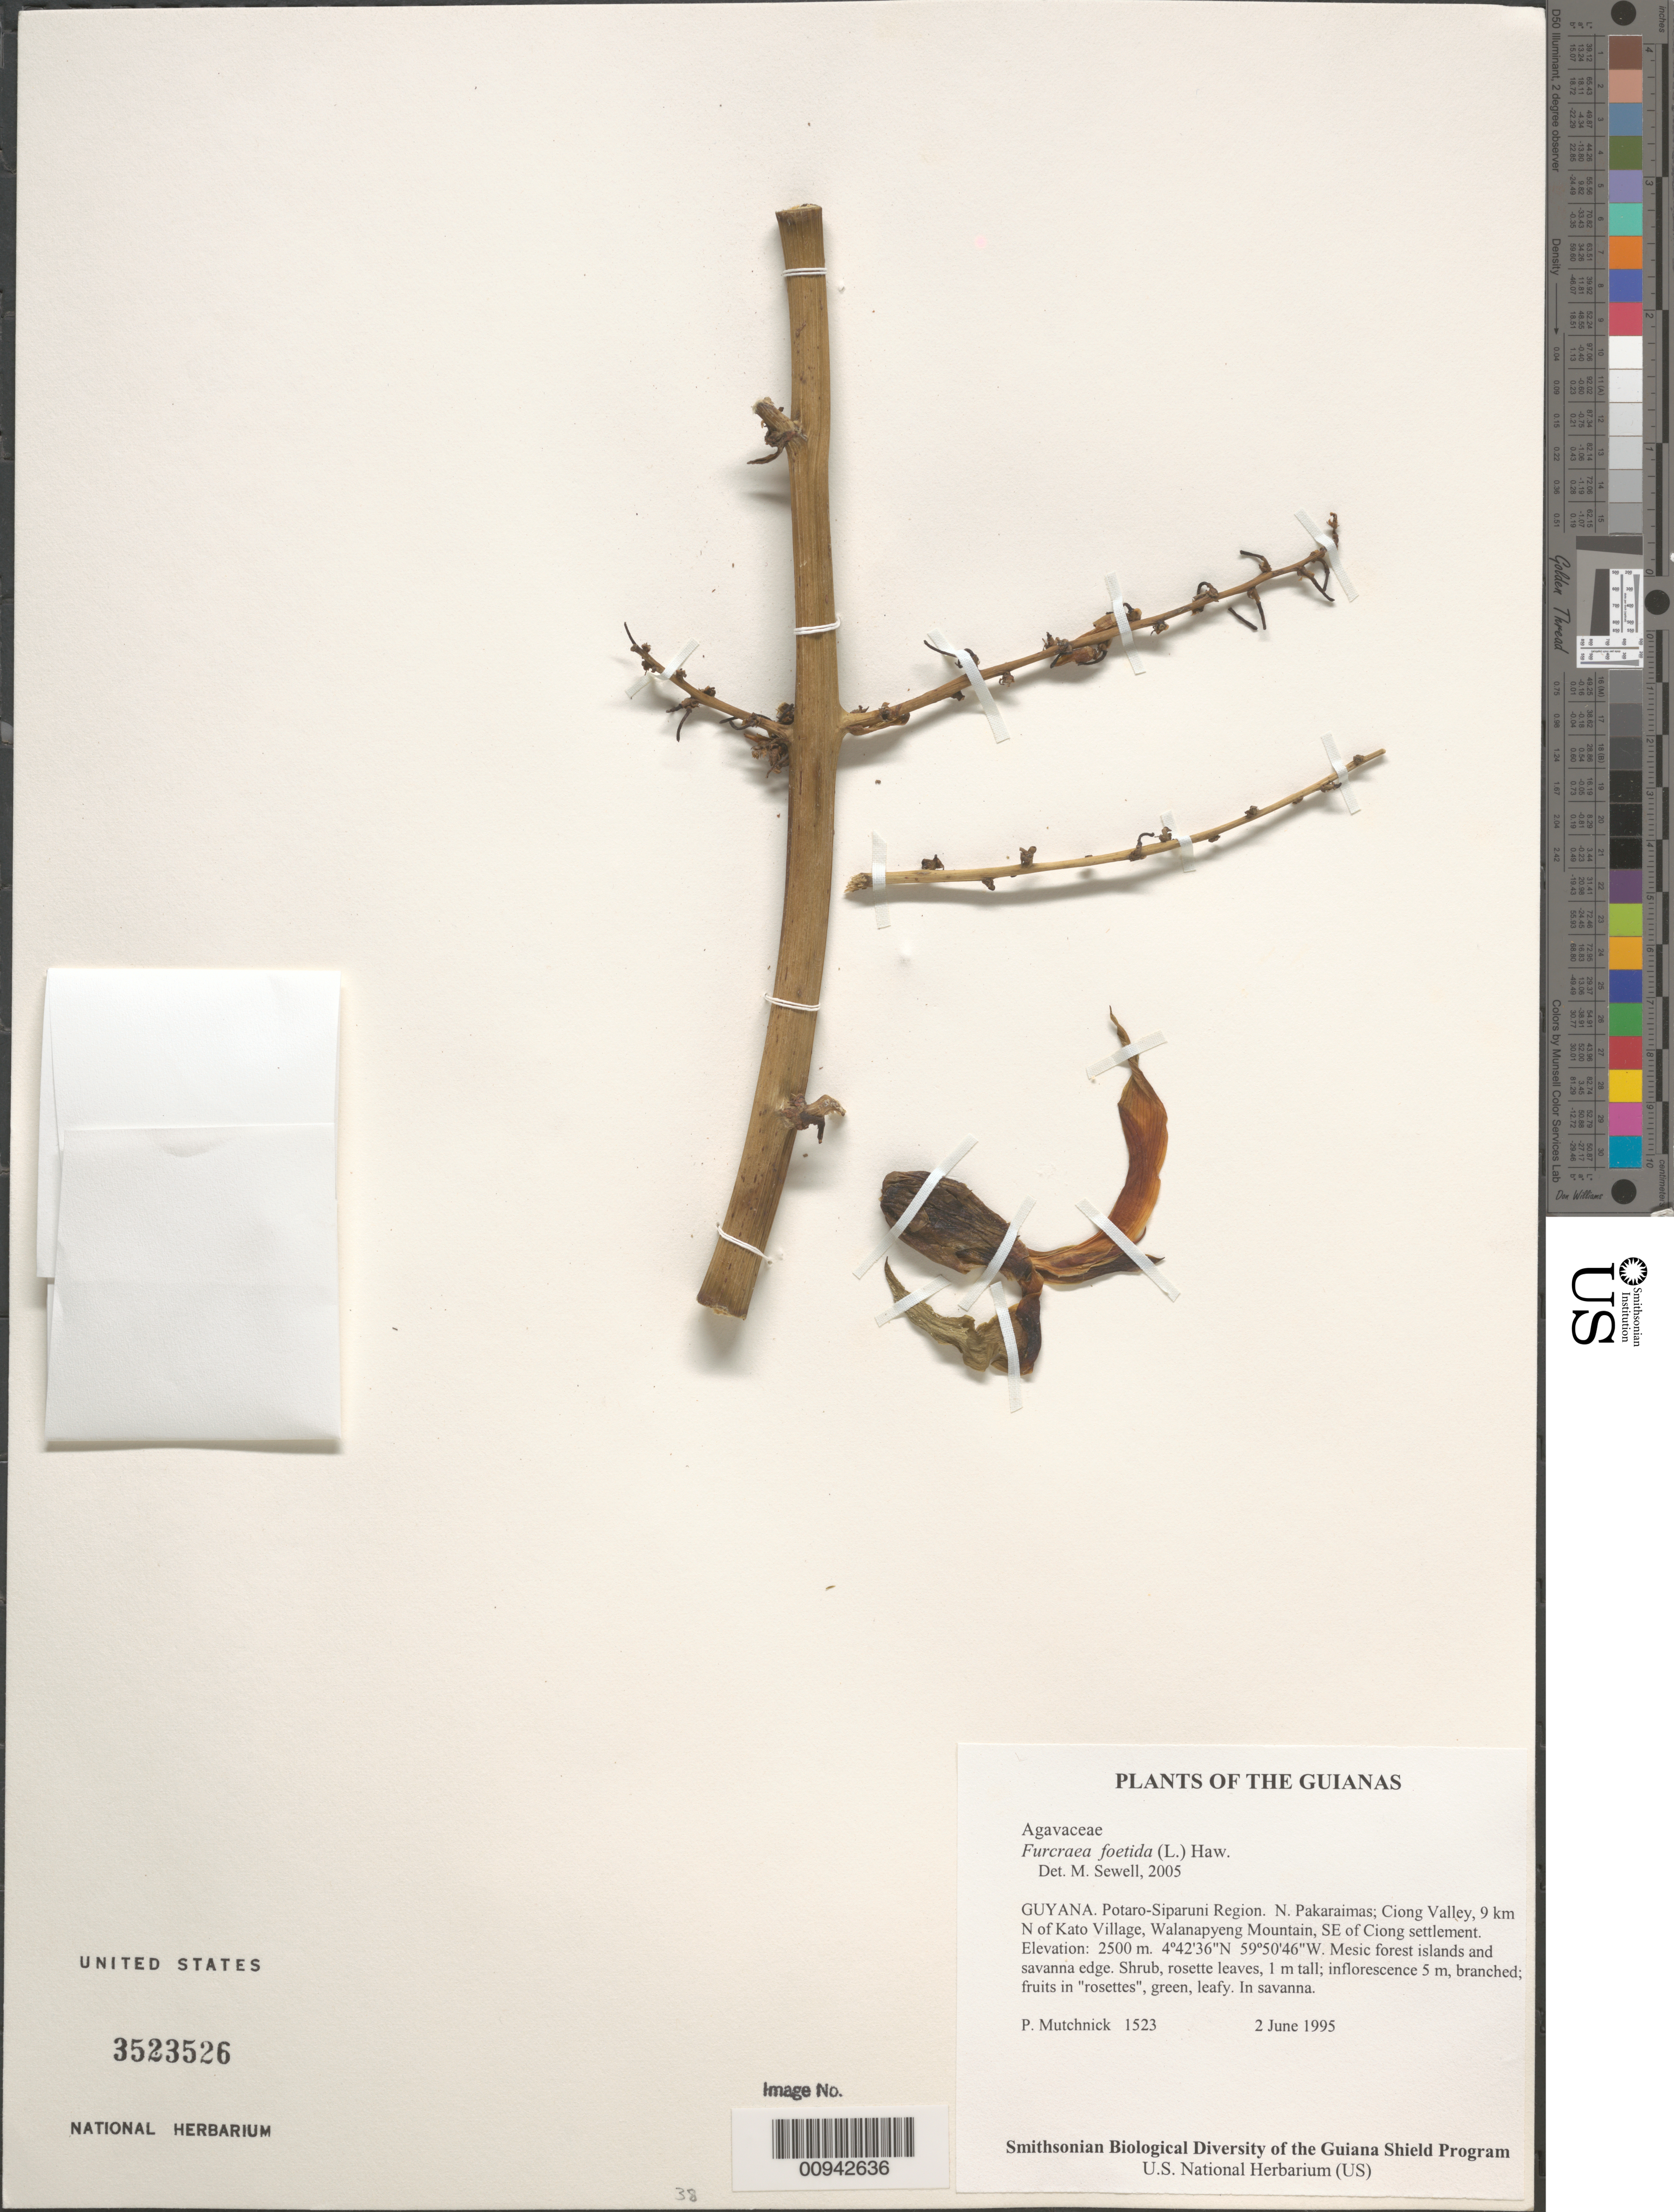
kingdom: Plantae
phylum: Tracheophyta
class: Liliopsida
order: Asparagales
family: Asparagaceae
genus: Furcraea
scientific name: Furcraea foetida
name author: (L.) Haw.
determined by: Sewell, M.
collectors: P. Mutchnick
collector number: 1523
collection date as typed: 2 June 1995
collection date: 1995-06-02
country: Guyana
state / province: Potaro-Siparuni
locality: N. Pakaraimas; Ciong Valley, 9 km N of Kato Village, Walanapyeng Mountain, SE of Ciong settlement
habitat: Mesic forest islands and savanna edge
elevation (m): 2500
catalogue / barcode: US 3523526